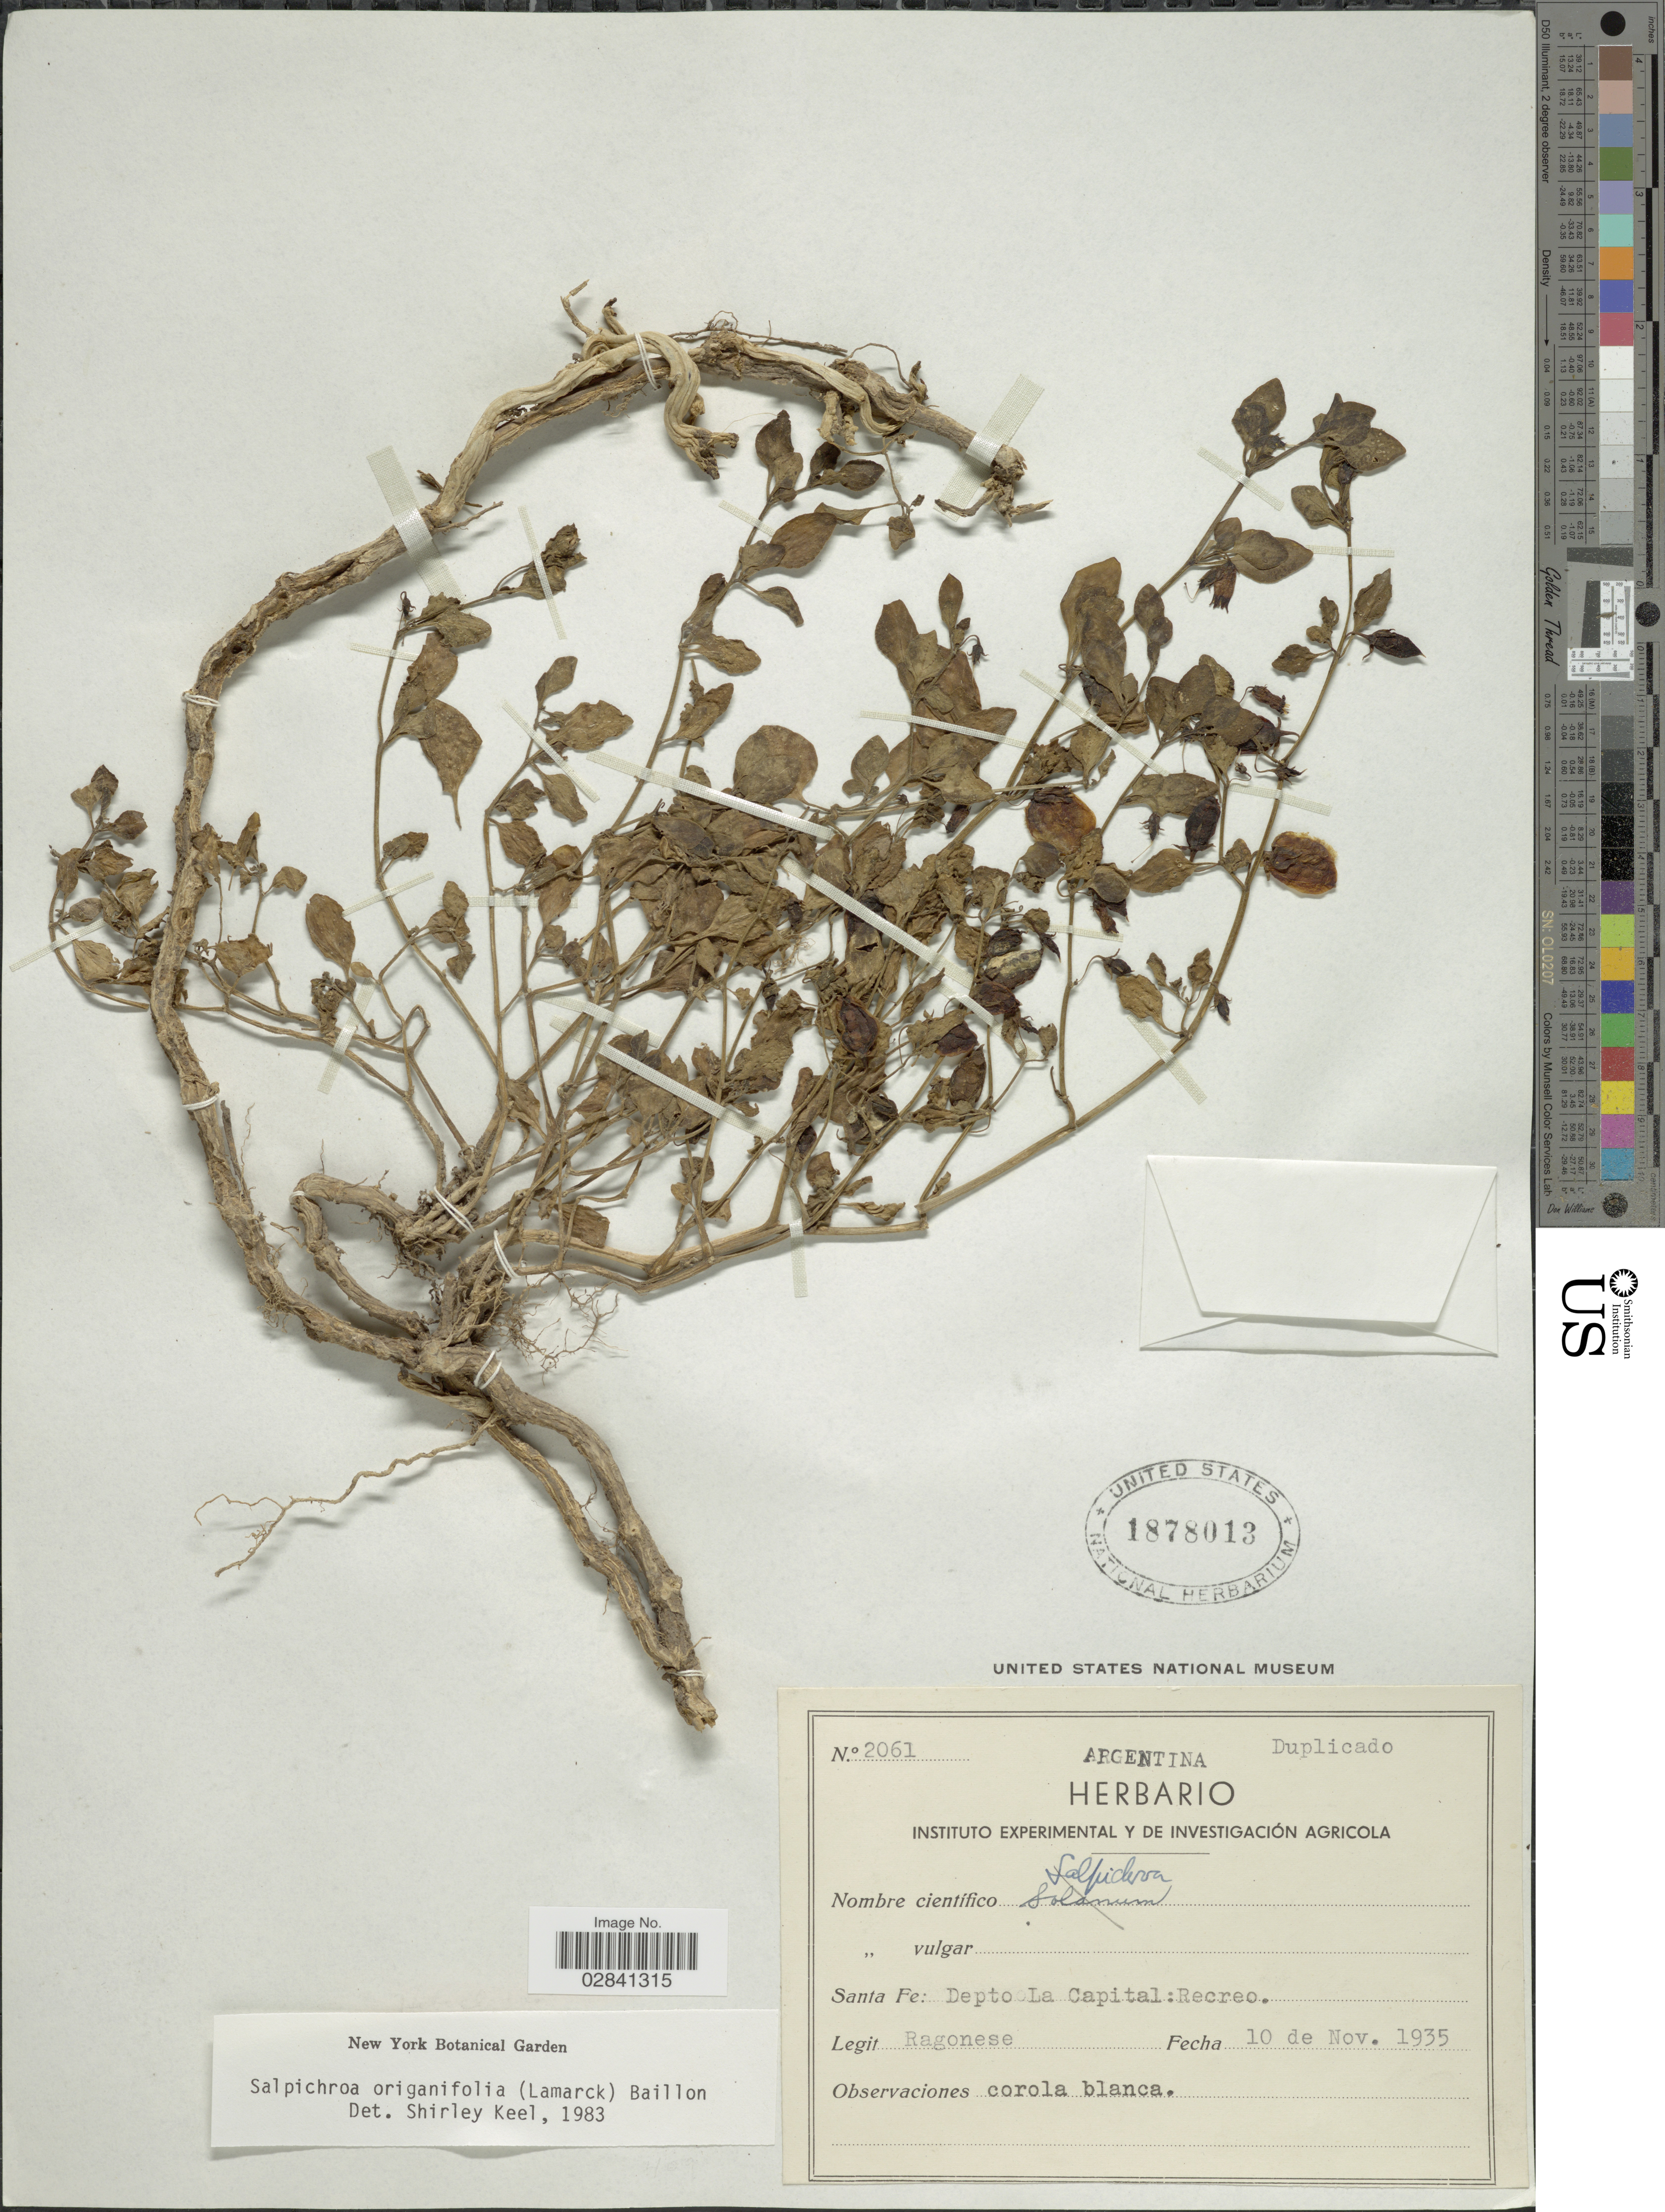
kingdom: Plantae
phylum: Tracheophyta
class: Magnoliopsida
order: Solanales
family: Solanaceae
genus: Salpichroa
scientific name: Salpichroa origanifolia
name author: (Lam.) Baill.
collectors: Ragonese, --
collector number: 2061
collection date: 1935-11-10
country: Argentina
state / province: Santa Fe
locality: Depto. La Capital: Recreo.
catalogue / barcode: US 1878013